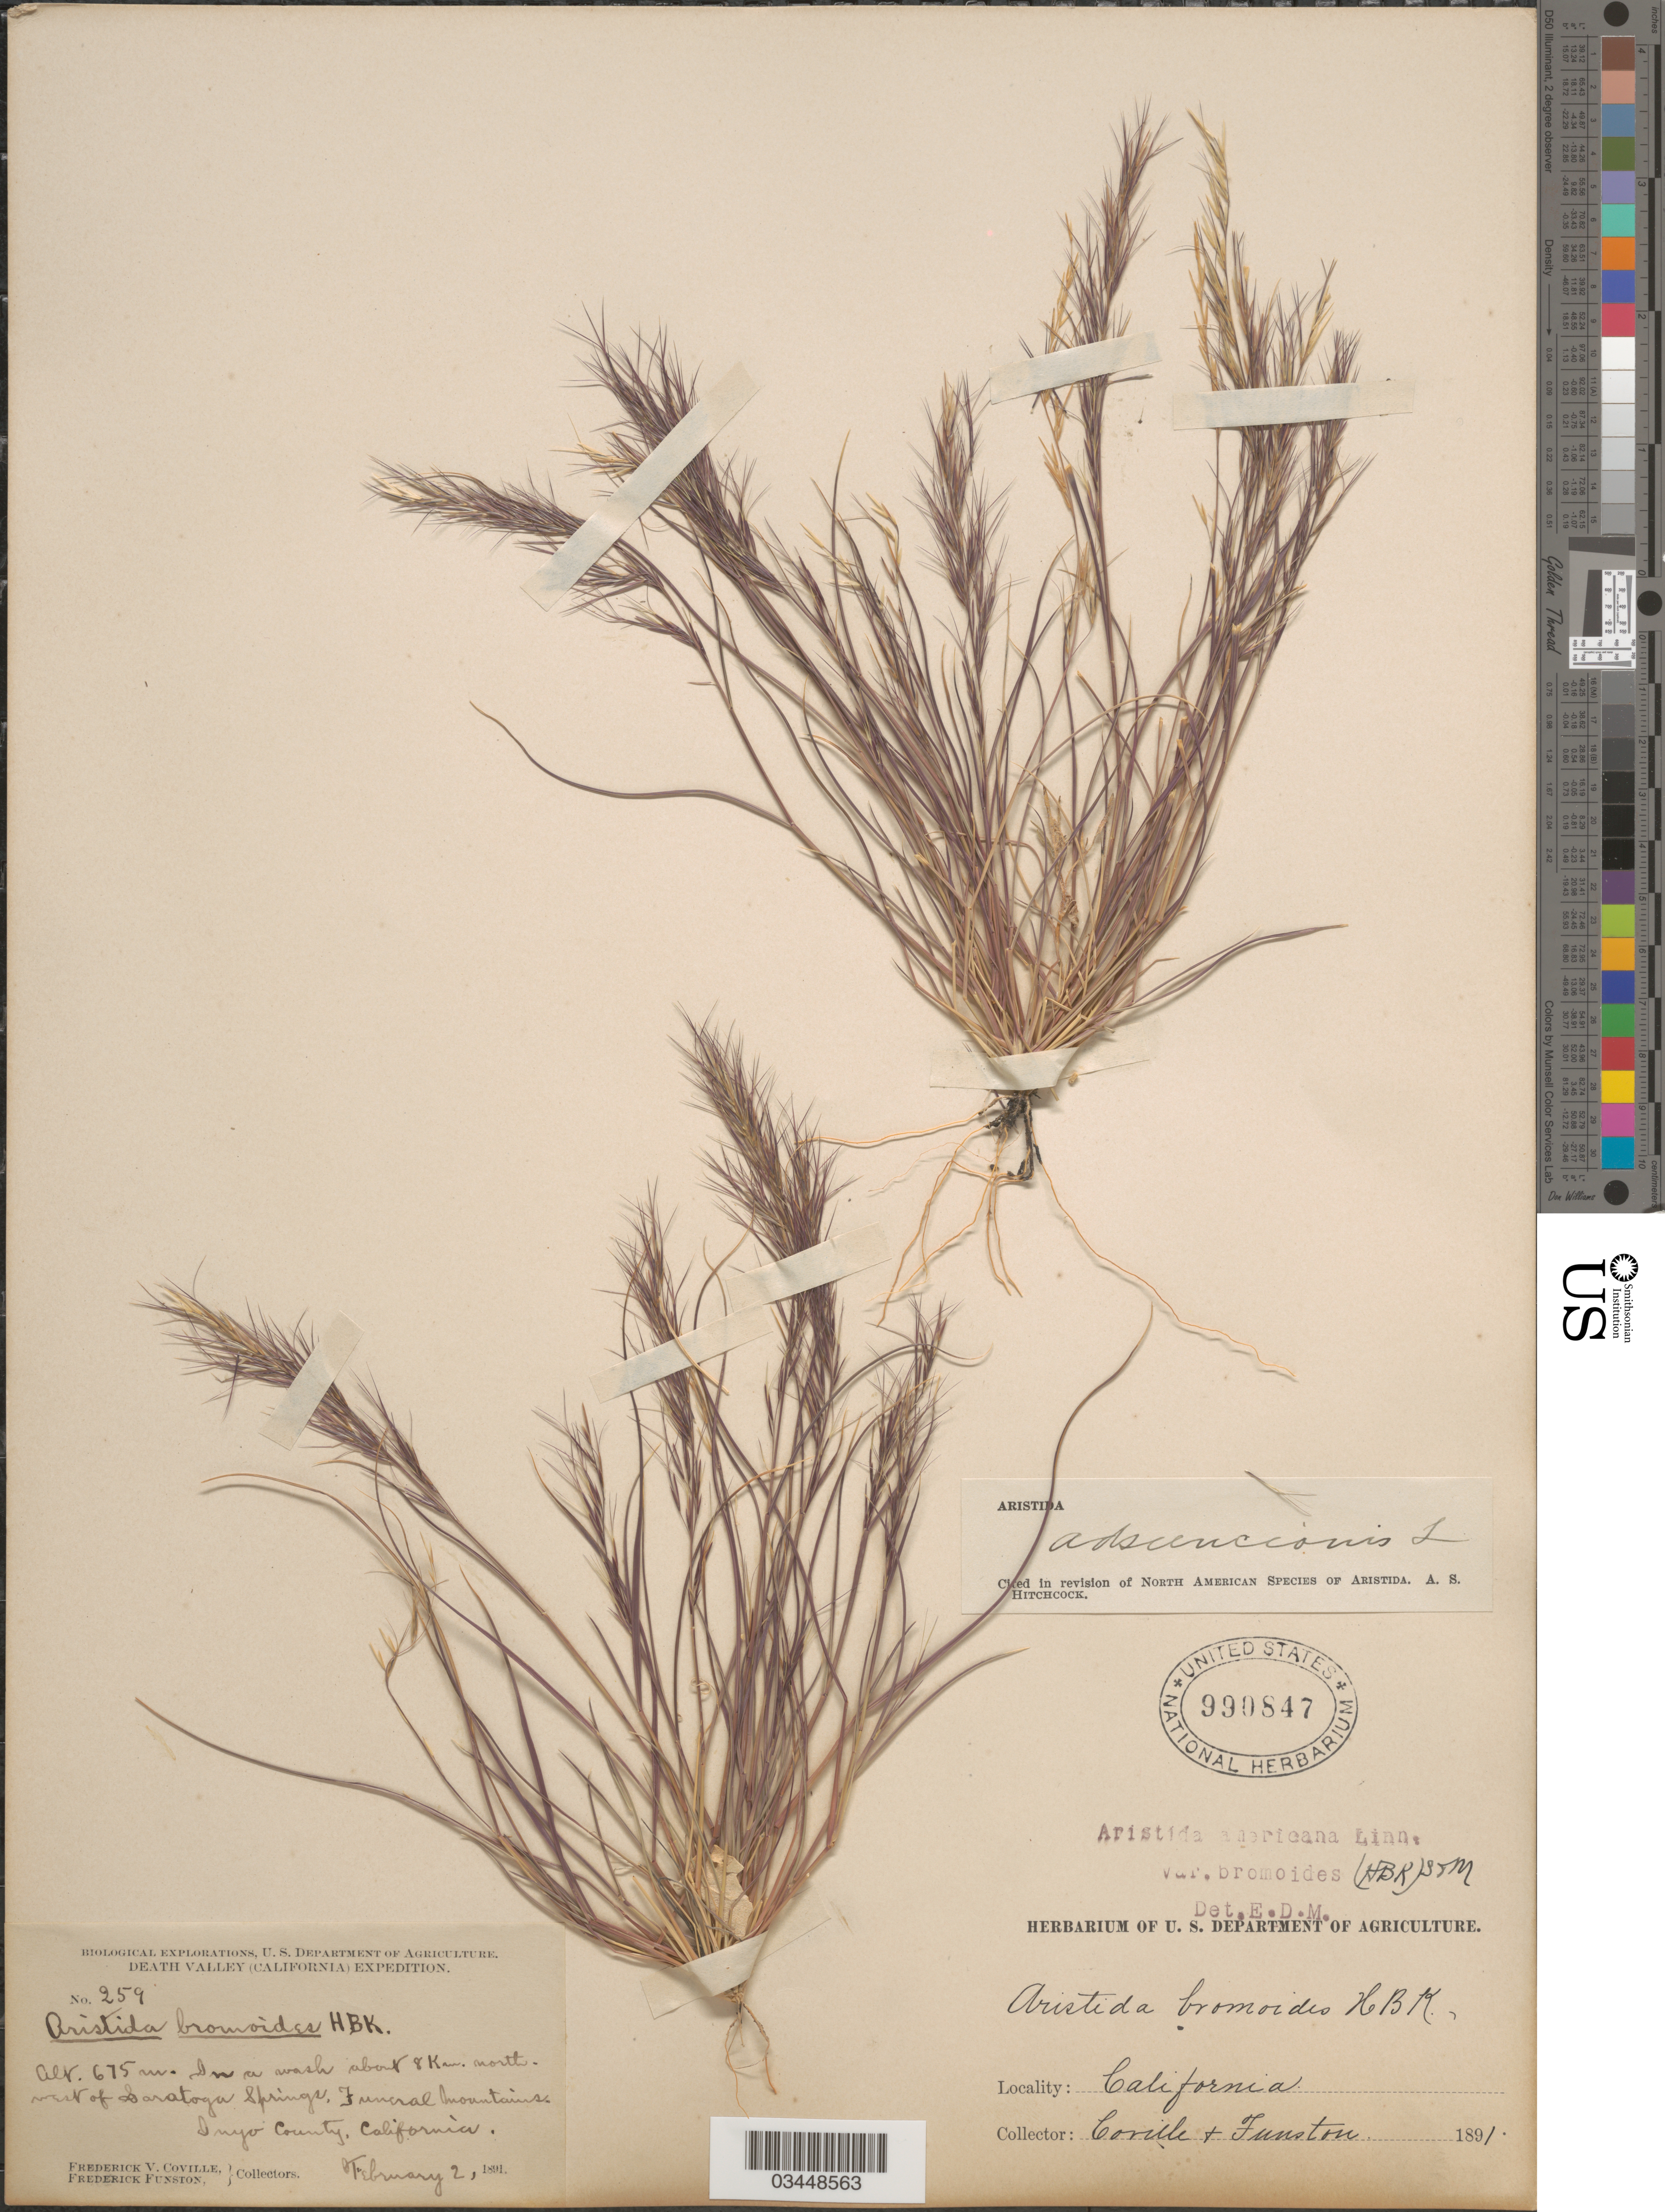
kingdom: Plantae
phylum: Tracheophyta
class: Liliopsida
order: Poales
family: Poaceae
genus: Aristida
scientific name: Aristida adscensionis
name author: L.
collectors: F. V. Coville & F. Funston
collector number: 259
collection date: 1891-02-02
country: United States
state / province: California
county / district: Inyo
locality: Biological Explorations, U.S. Department of Agriculture. Death Valley Expedition. In a wash about 8 Km. north west of Saratoga. Funeral Mountains. Inyo County.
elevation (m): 675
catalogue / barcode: US 990847